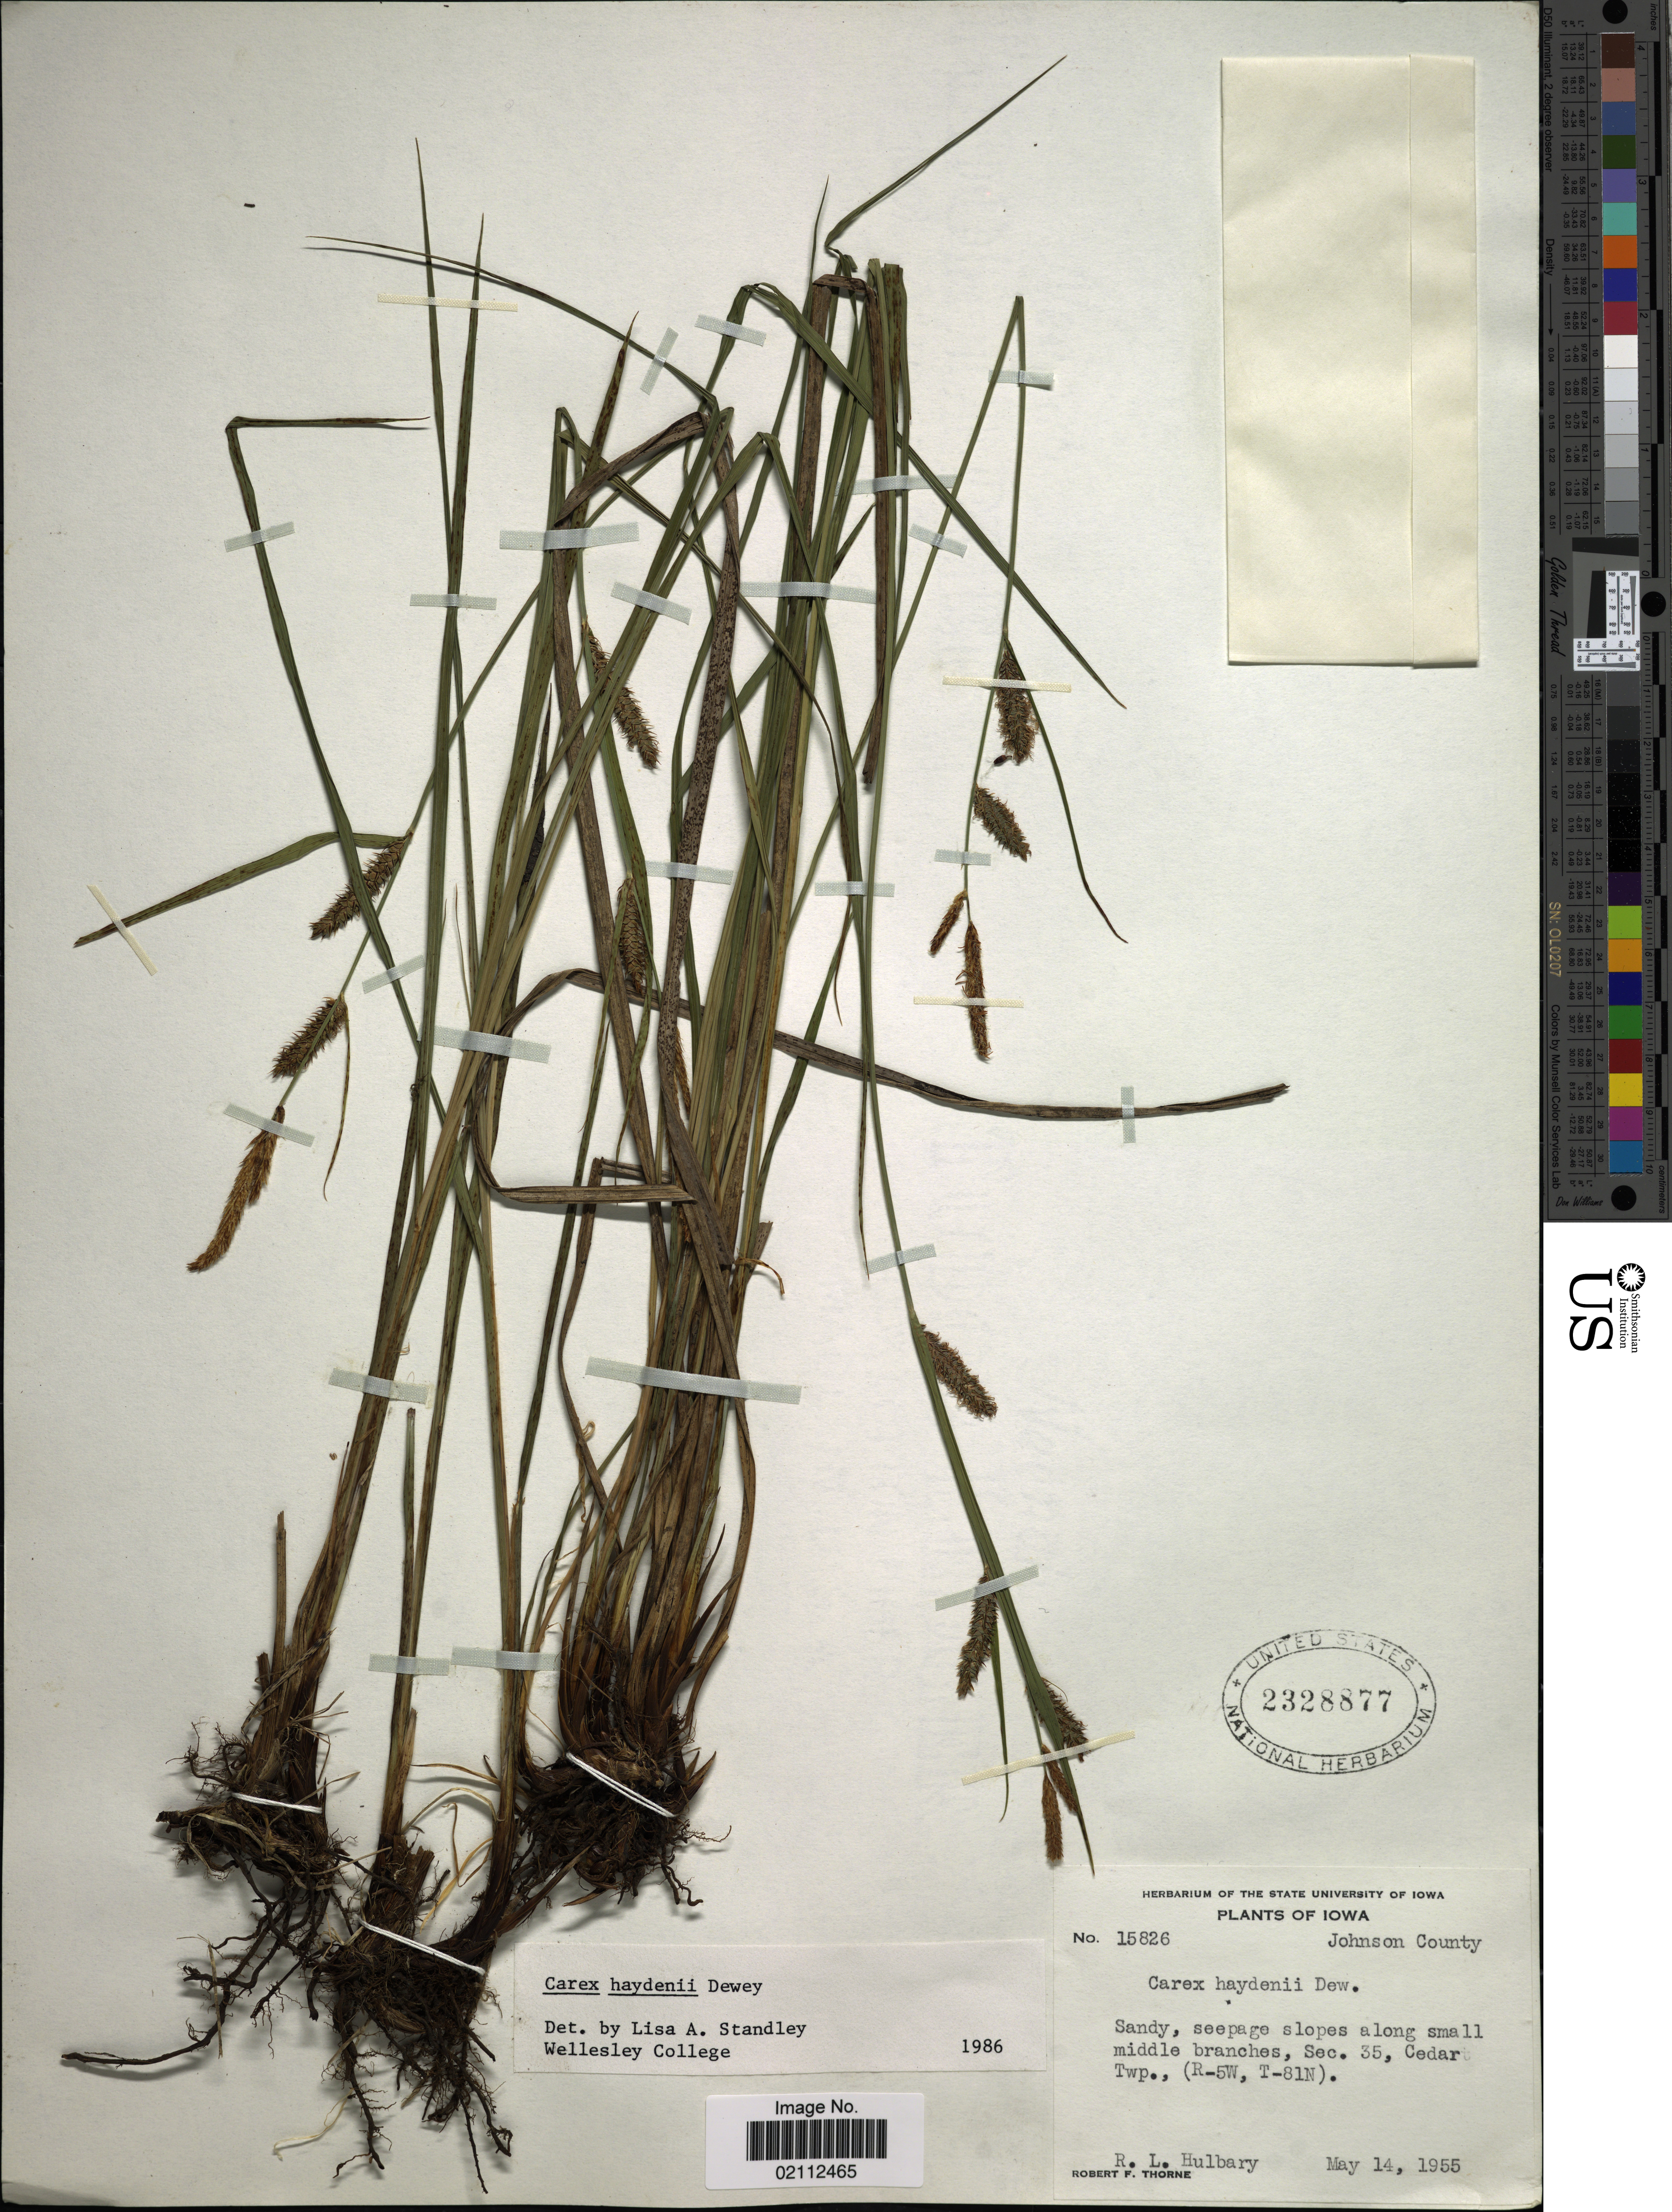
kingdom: Plantae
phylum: Tracheophyta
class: Liliopsida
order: Poales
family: Cyperaceae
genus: Carex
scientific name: Carex haydenii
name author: Dewey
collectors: R. Hulbary & R. F. Thorne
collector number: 15826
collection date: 1955-05-14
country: United States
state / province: Iowa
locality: Johnson County, sandy, seepage slopes along small middle branches, Sec. 35, Cedar Twp., (R-5W, T-81N).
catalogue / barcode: US 2328877